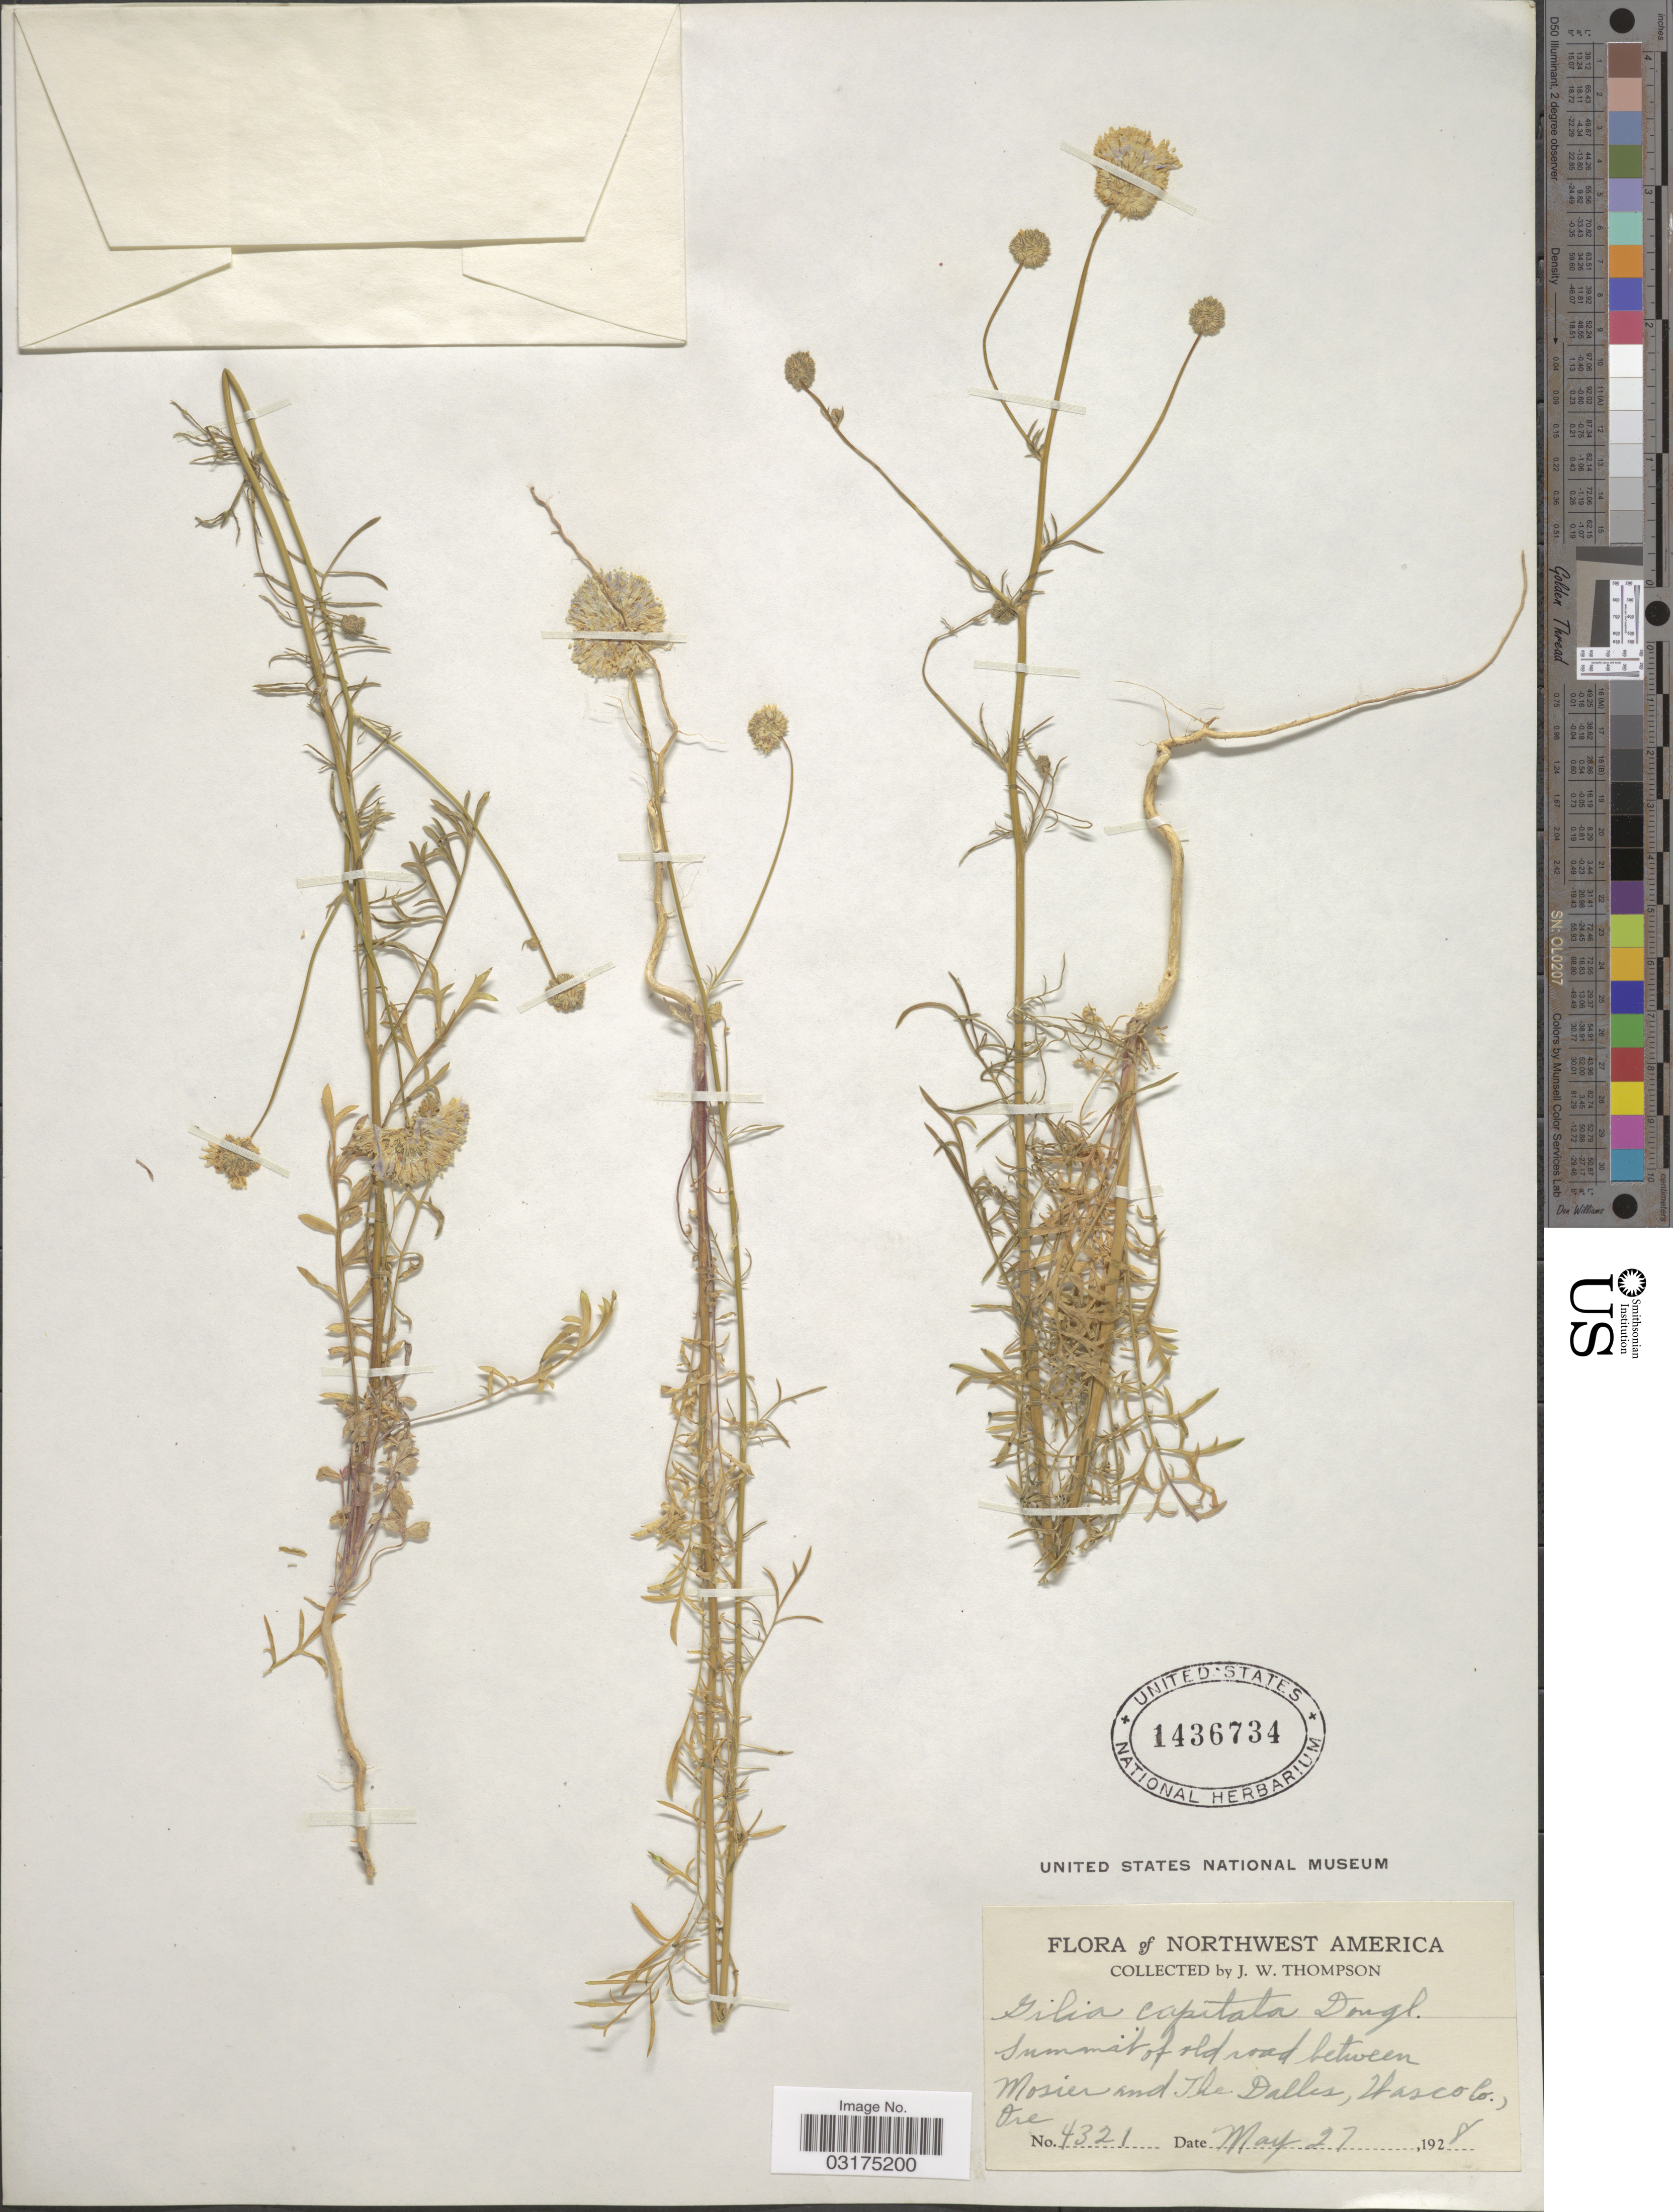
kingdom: Plantae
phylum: Tracheophyta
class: Magnoliopsida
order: Ericales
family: Polemoniaceae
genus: Gilia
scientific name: Gilia capitata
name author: Sims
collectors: J. Thompson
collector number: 4321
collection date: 1928-05-27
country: United States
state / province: Oregon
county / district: Wasco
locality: Northwest America, Summit of old road between Mosier and The Dalles, Wasco Co.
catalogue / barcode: US 1436734